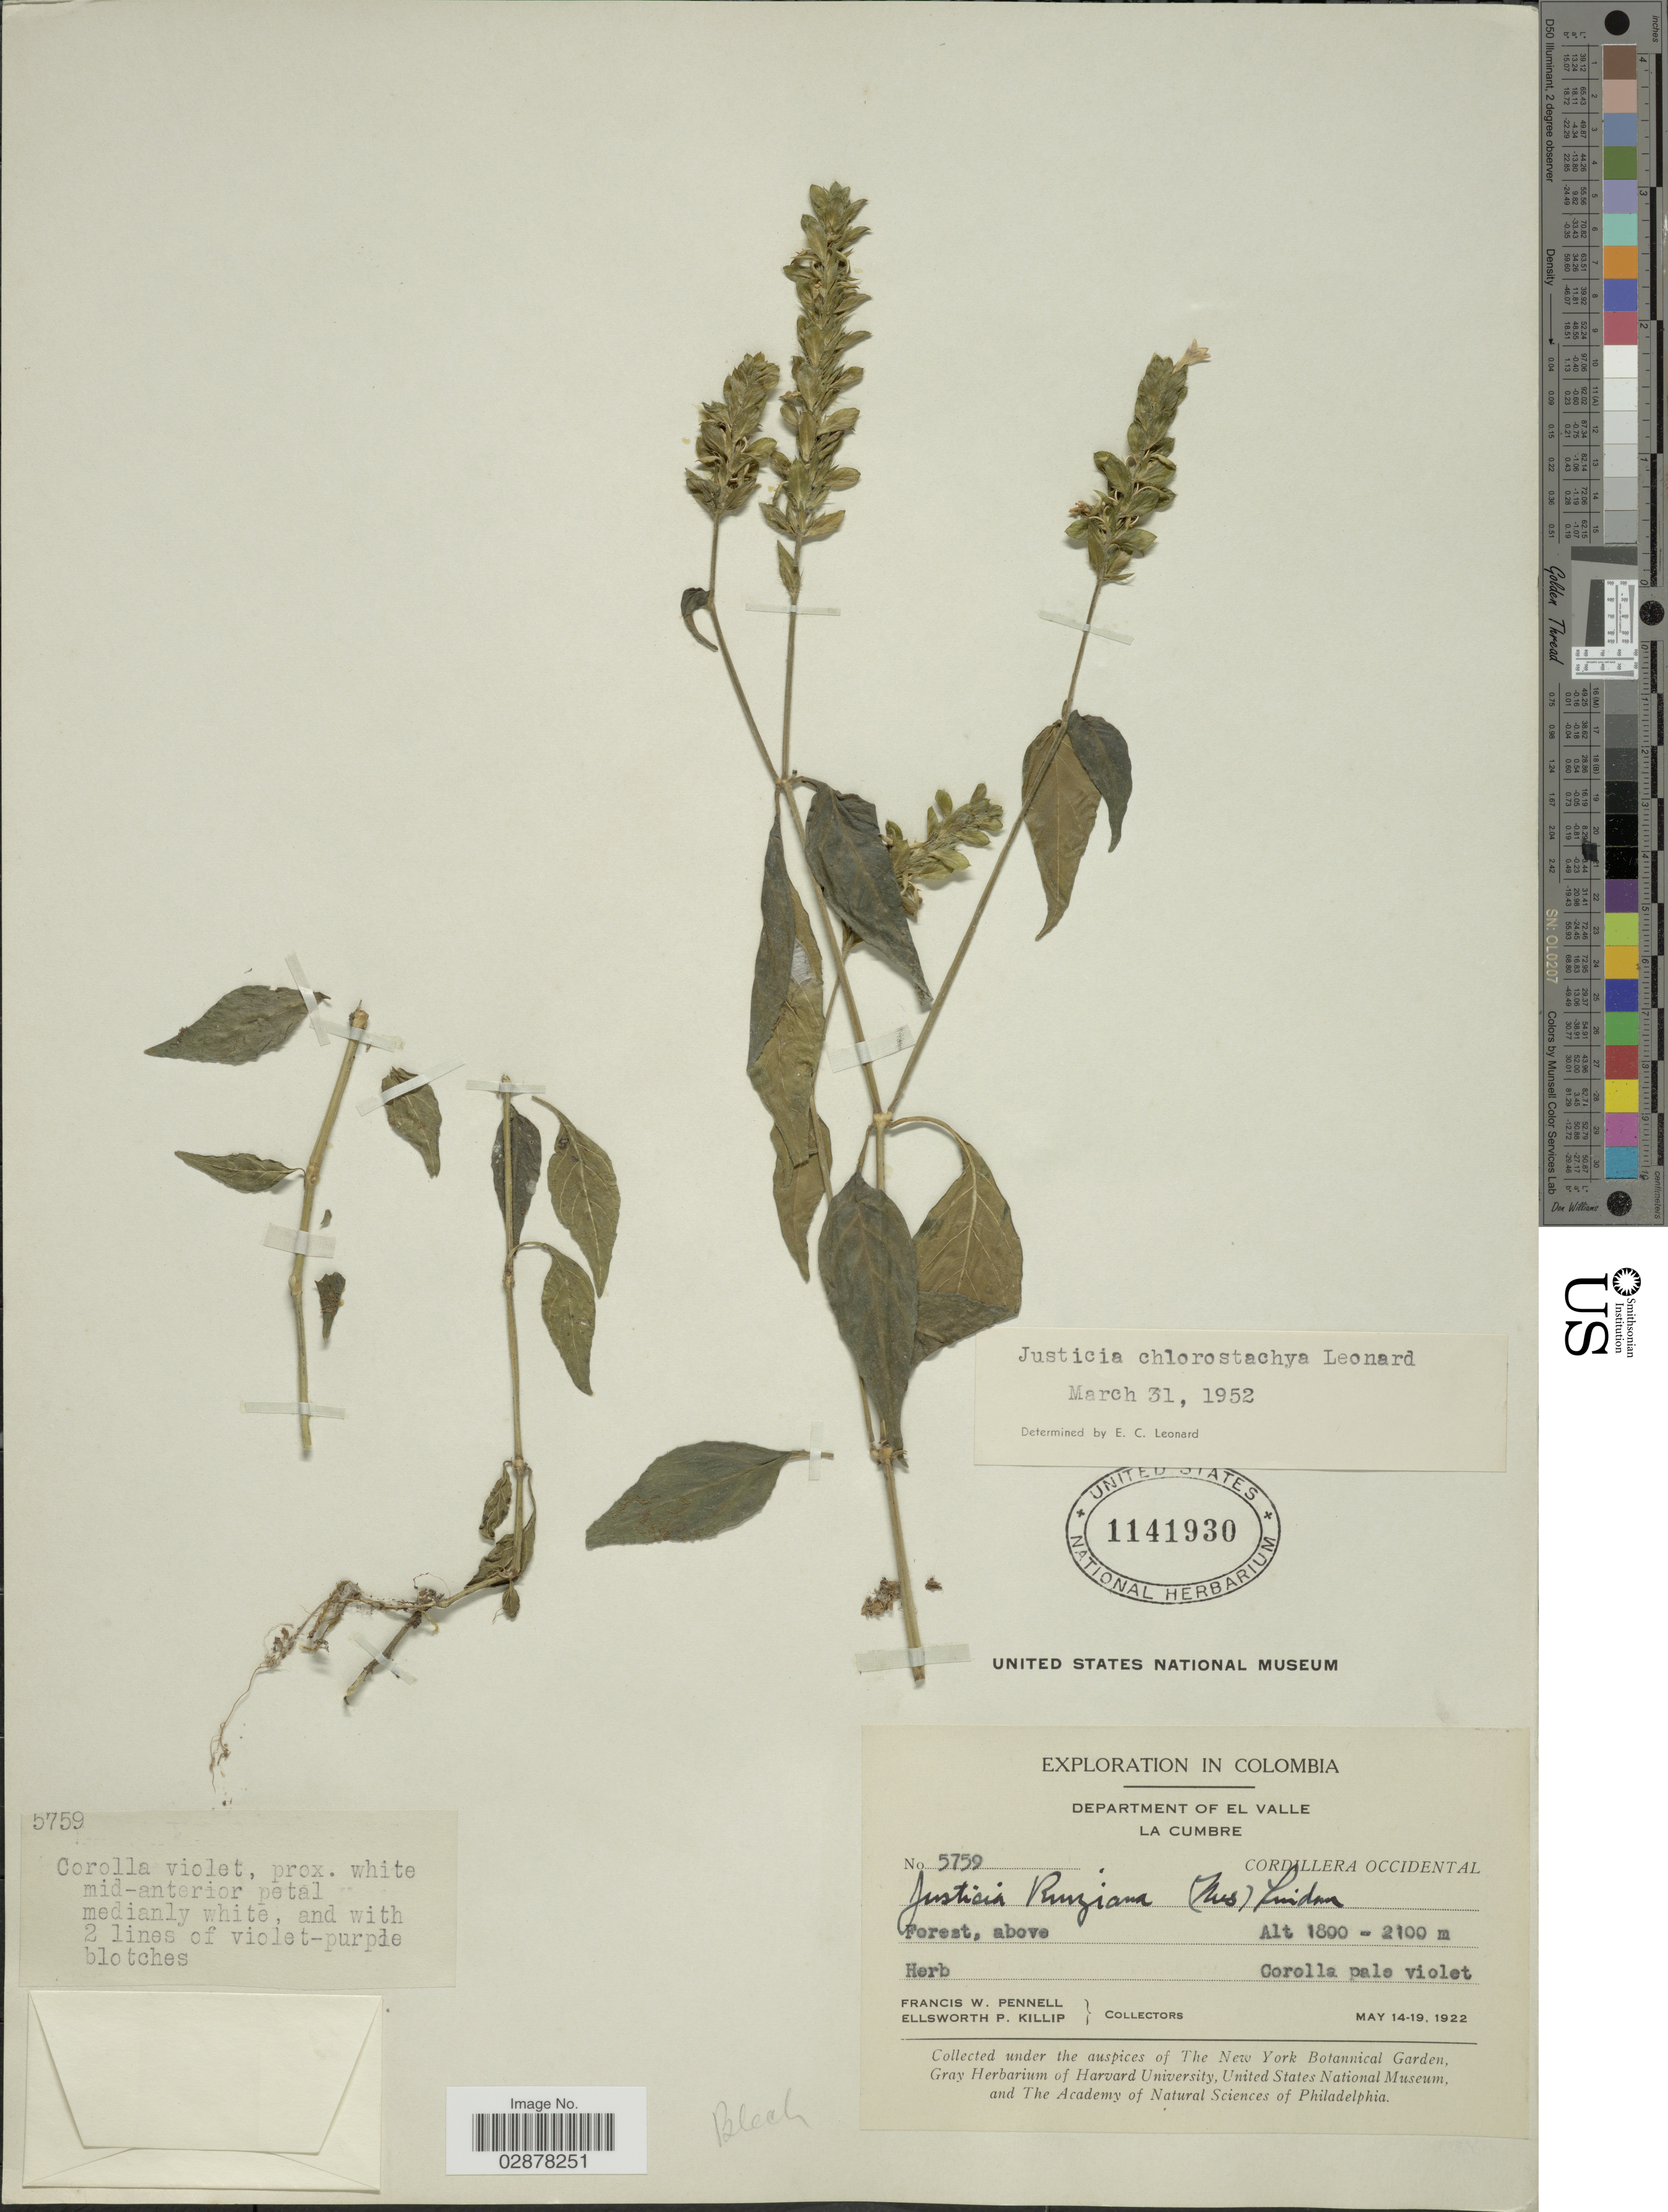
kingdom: Plantae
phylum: Tracheophyta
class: Magnoliopsida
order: Lamiales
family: Acanthaceae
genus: Justicia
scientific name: Justicia chlorostachya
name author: Leonard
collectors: F. W. Pennell & E. P. Killip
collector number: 5759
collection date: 1922-05-14/1922-05-19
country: Colombia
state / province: Valle del Cauca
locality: Department of El Valle, La Cumbre, Cordillera Occidental.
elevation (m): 1800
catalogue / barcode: US 1141930